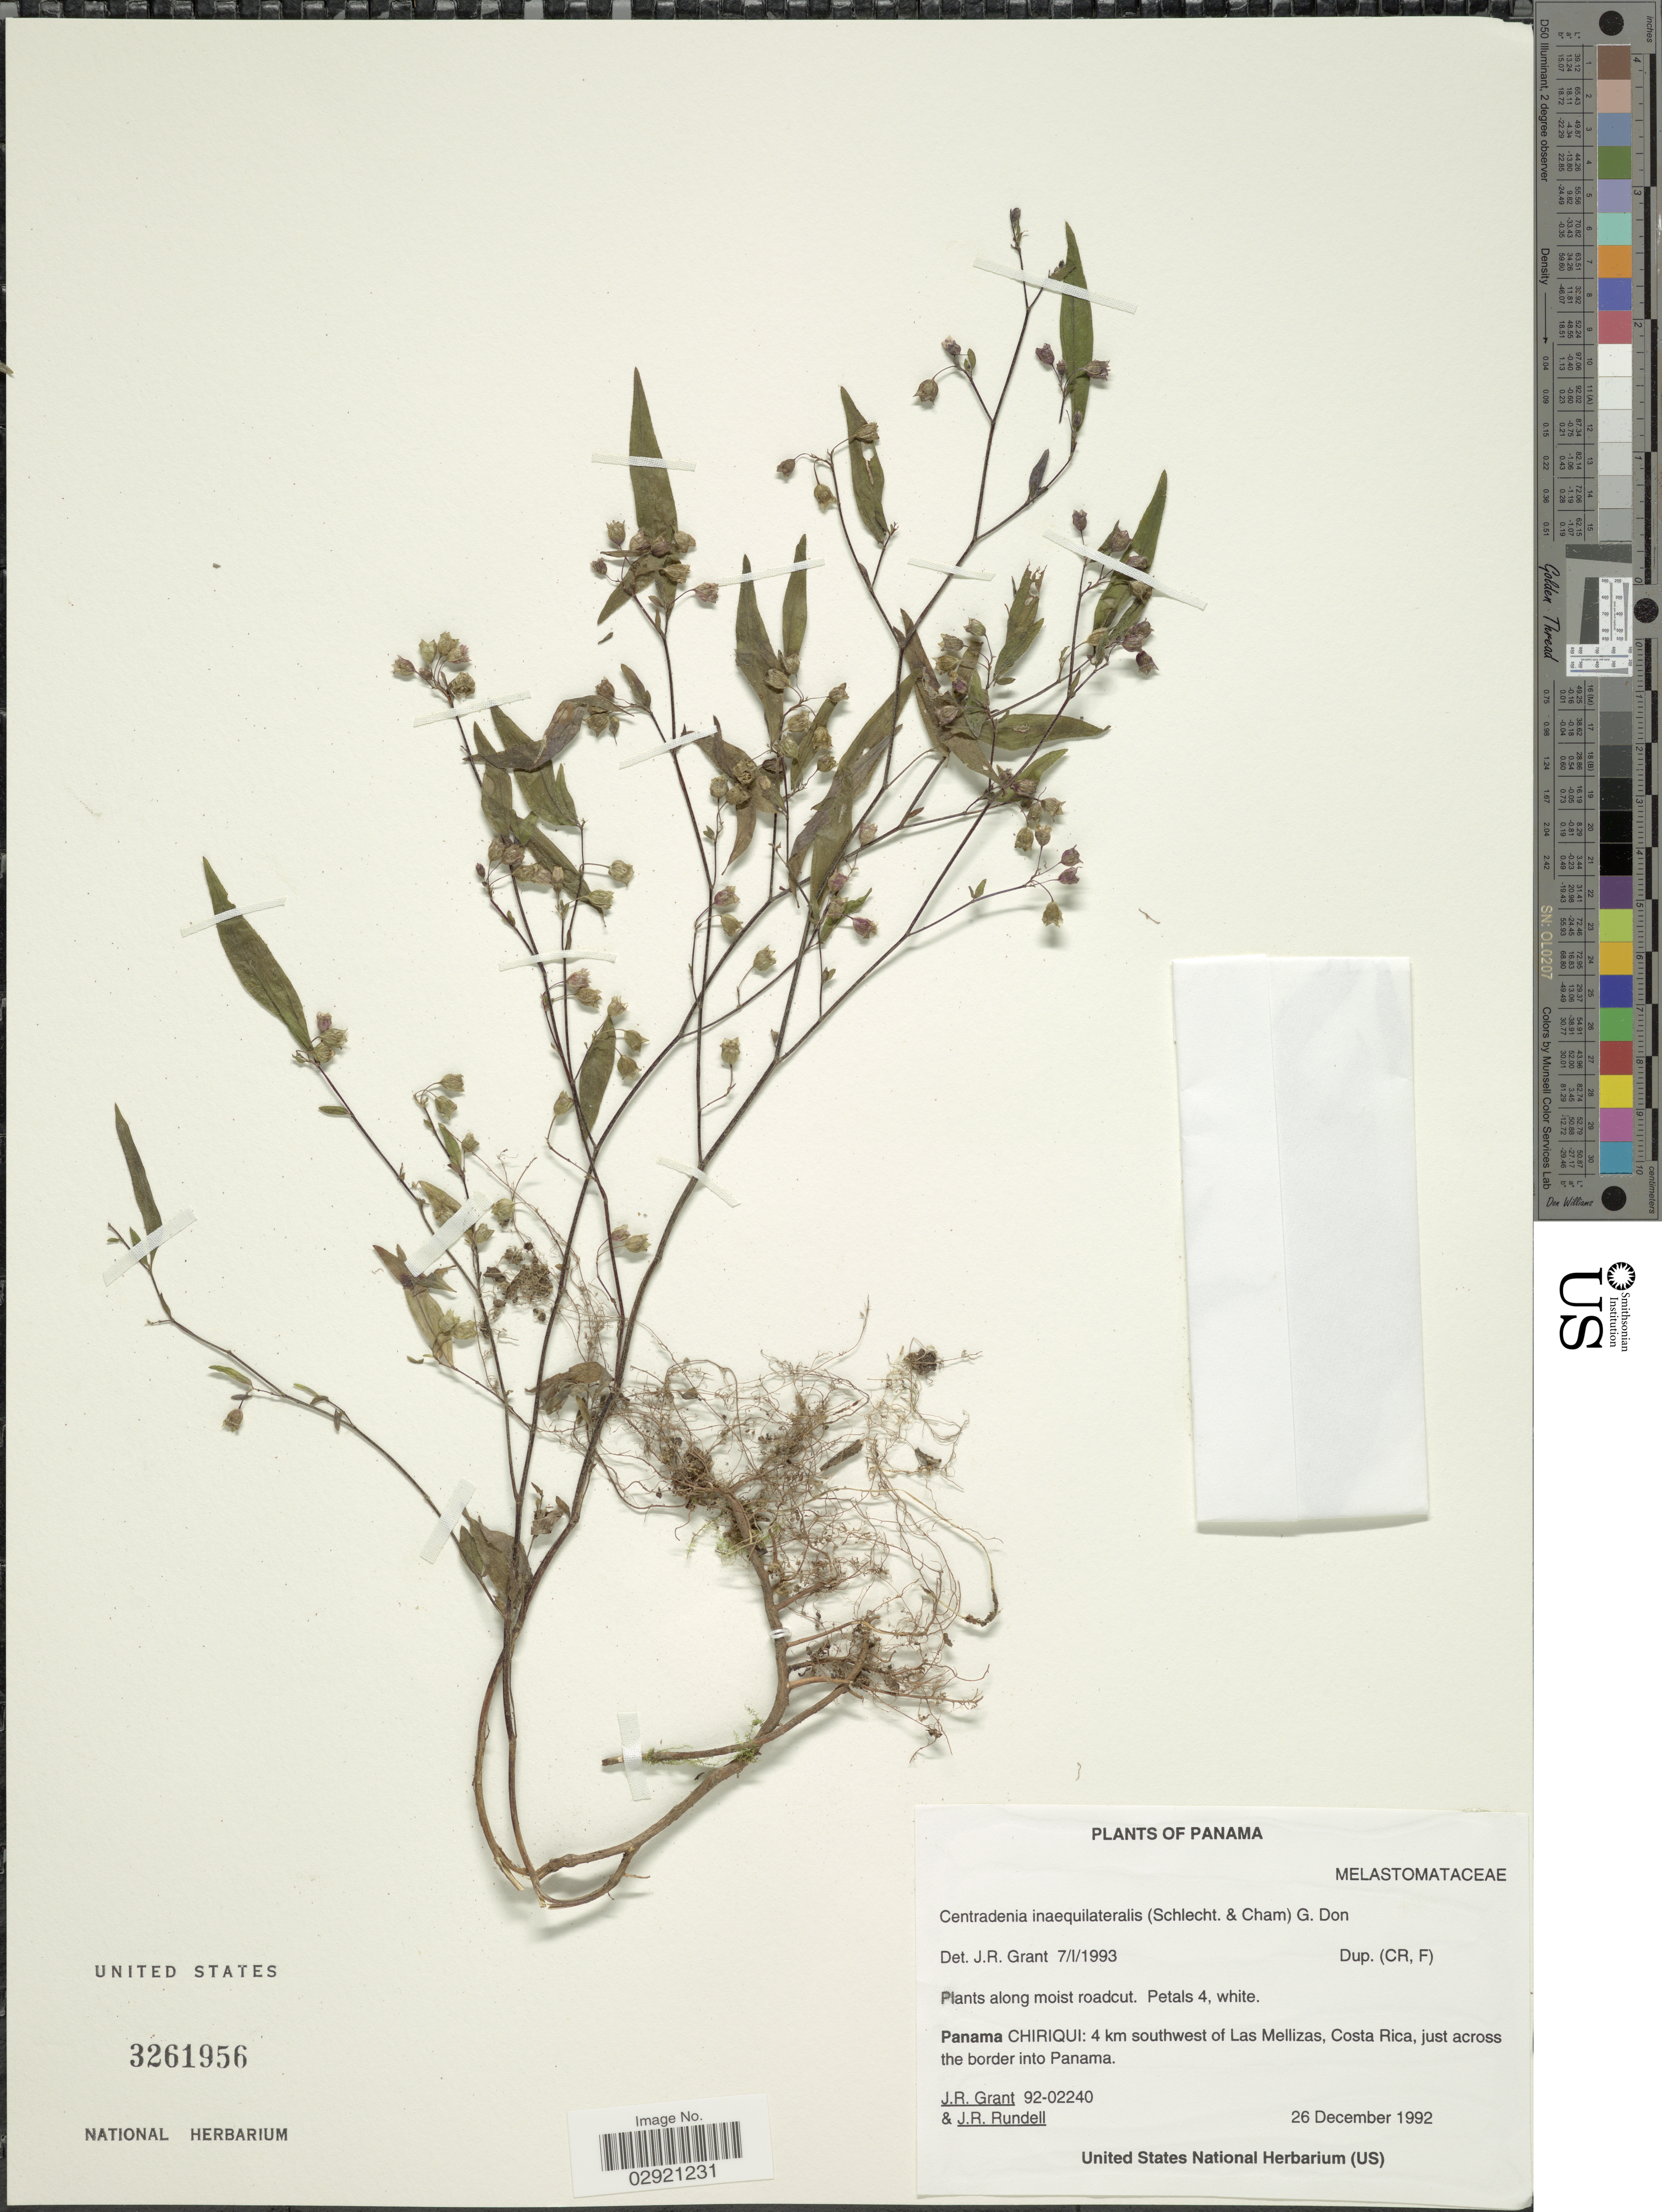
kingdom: Plantae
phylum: Tracheophyta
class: Magnoliopsida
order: Myrtales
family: Melastomataceae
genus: Centradenia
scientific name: Centradenia inaequilateralis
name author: (Gleason) G. Don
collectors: J. Grant & J. R. Rundell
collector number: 92-02240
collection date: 1992-12-26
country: Panama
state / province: Chiriqui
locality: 4 km southwest of Las Mellizas, just across the border into Panama.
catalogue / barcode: US 3261956